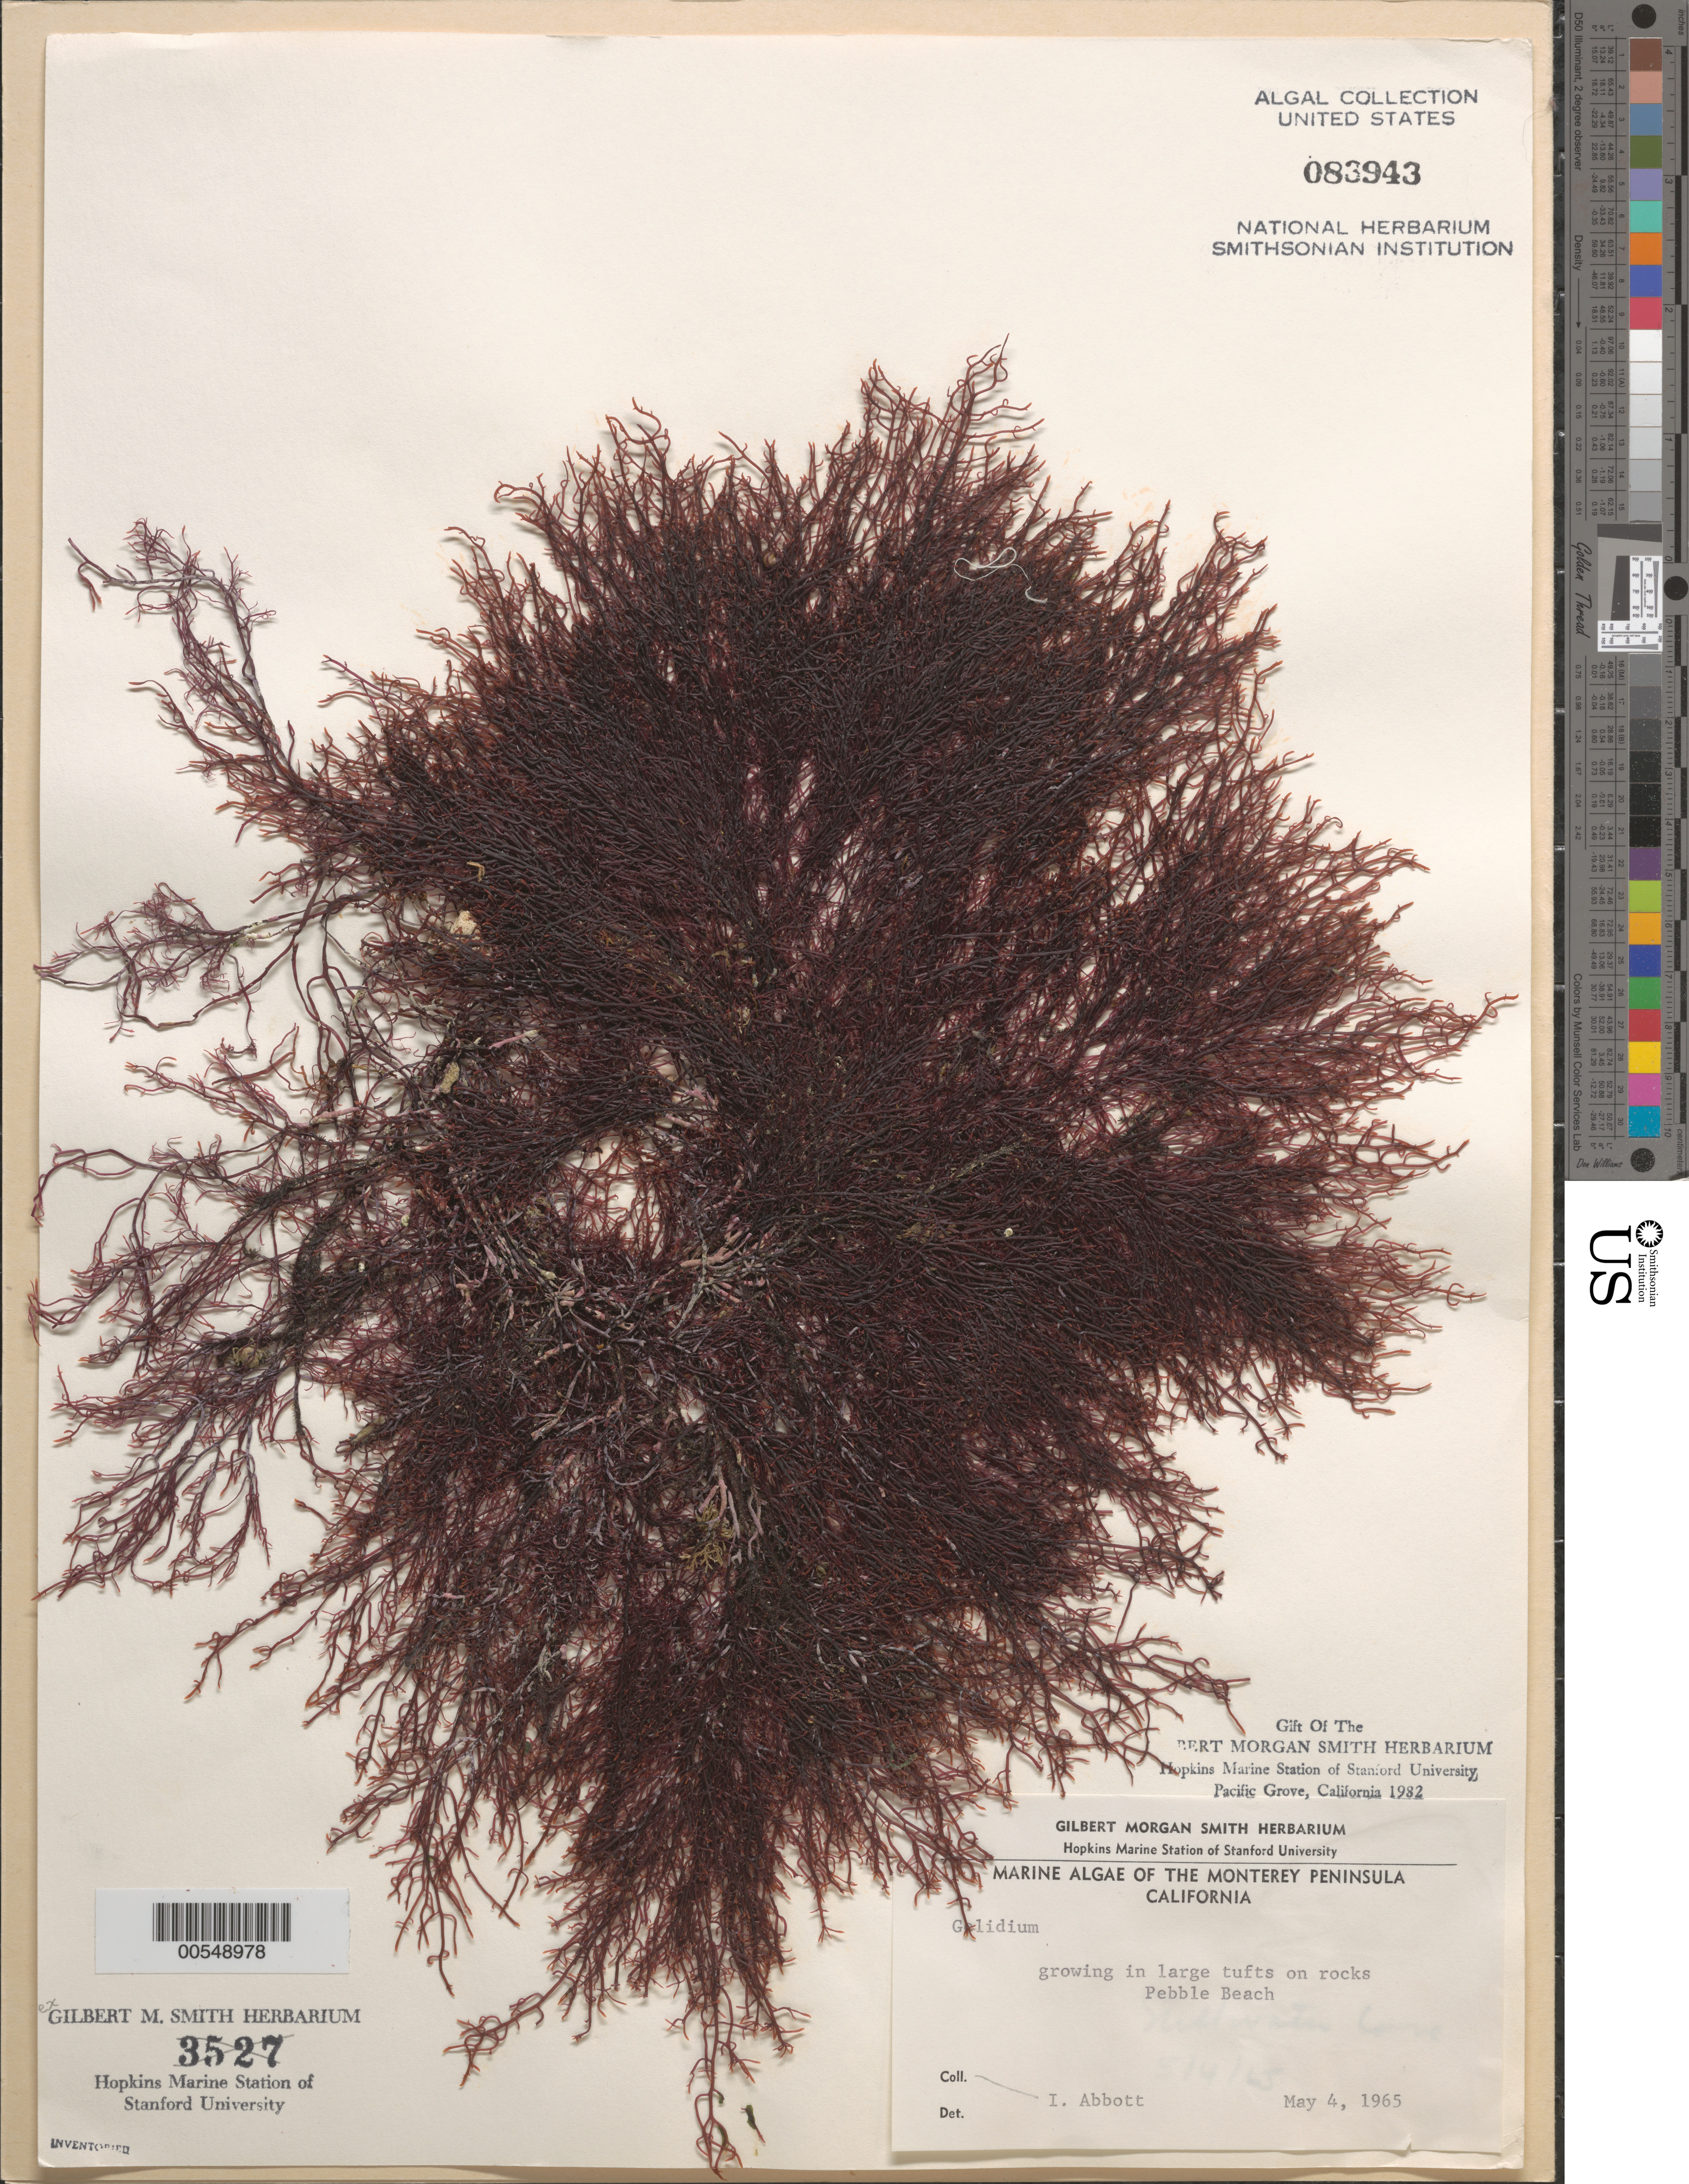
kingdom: Plantae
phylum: Rhodophyta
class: Florideophyceae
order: Gelidiales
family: Gelidiaceae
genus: Gelidium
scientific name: Gelidium sp.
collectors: I. A. Abbott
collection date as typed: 04 May 1965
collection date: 1965-05-04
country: United States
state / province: California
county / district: Monterey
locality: Pebble Beach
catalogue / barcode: US 83943